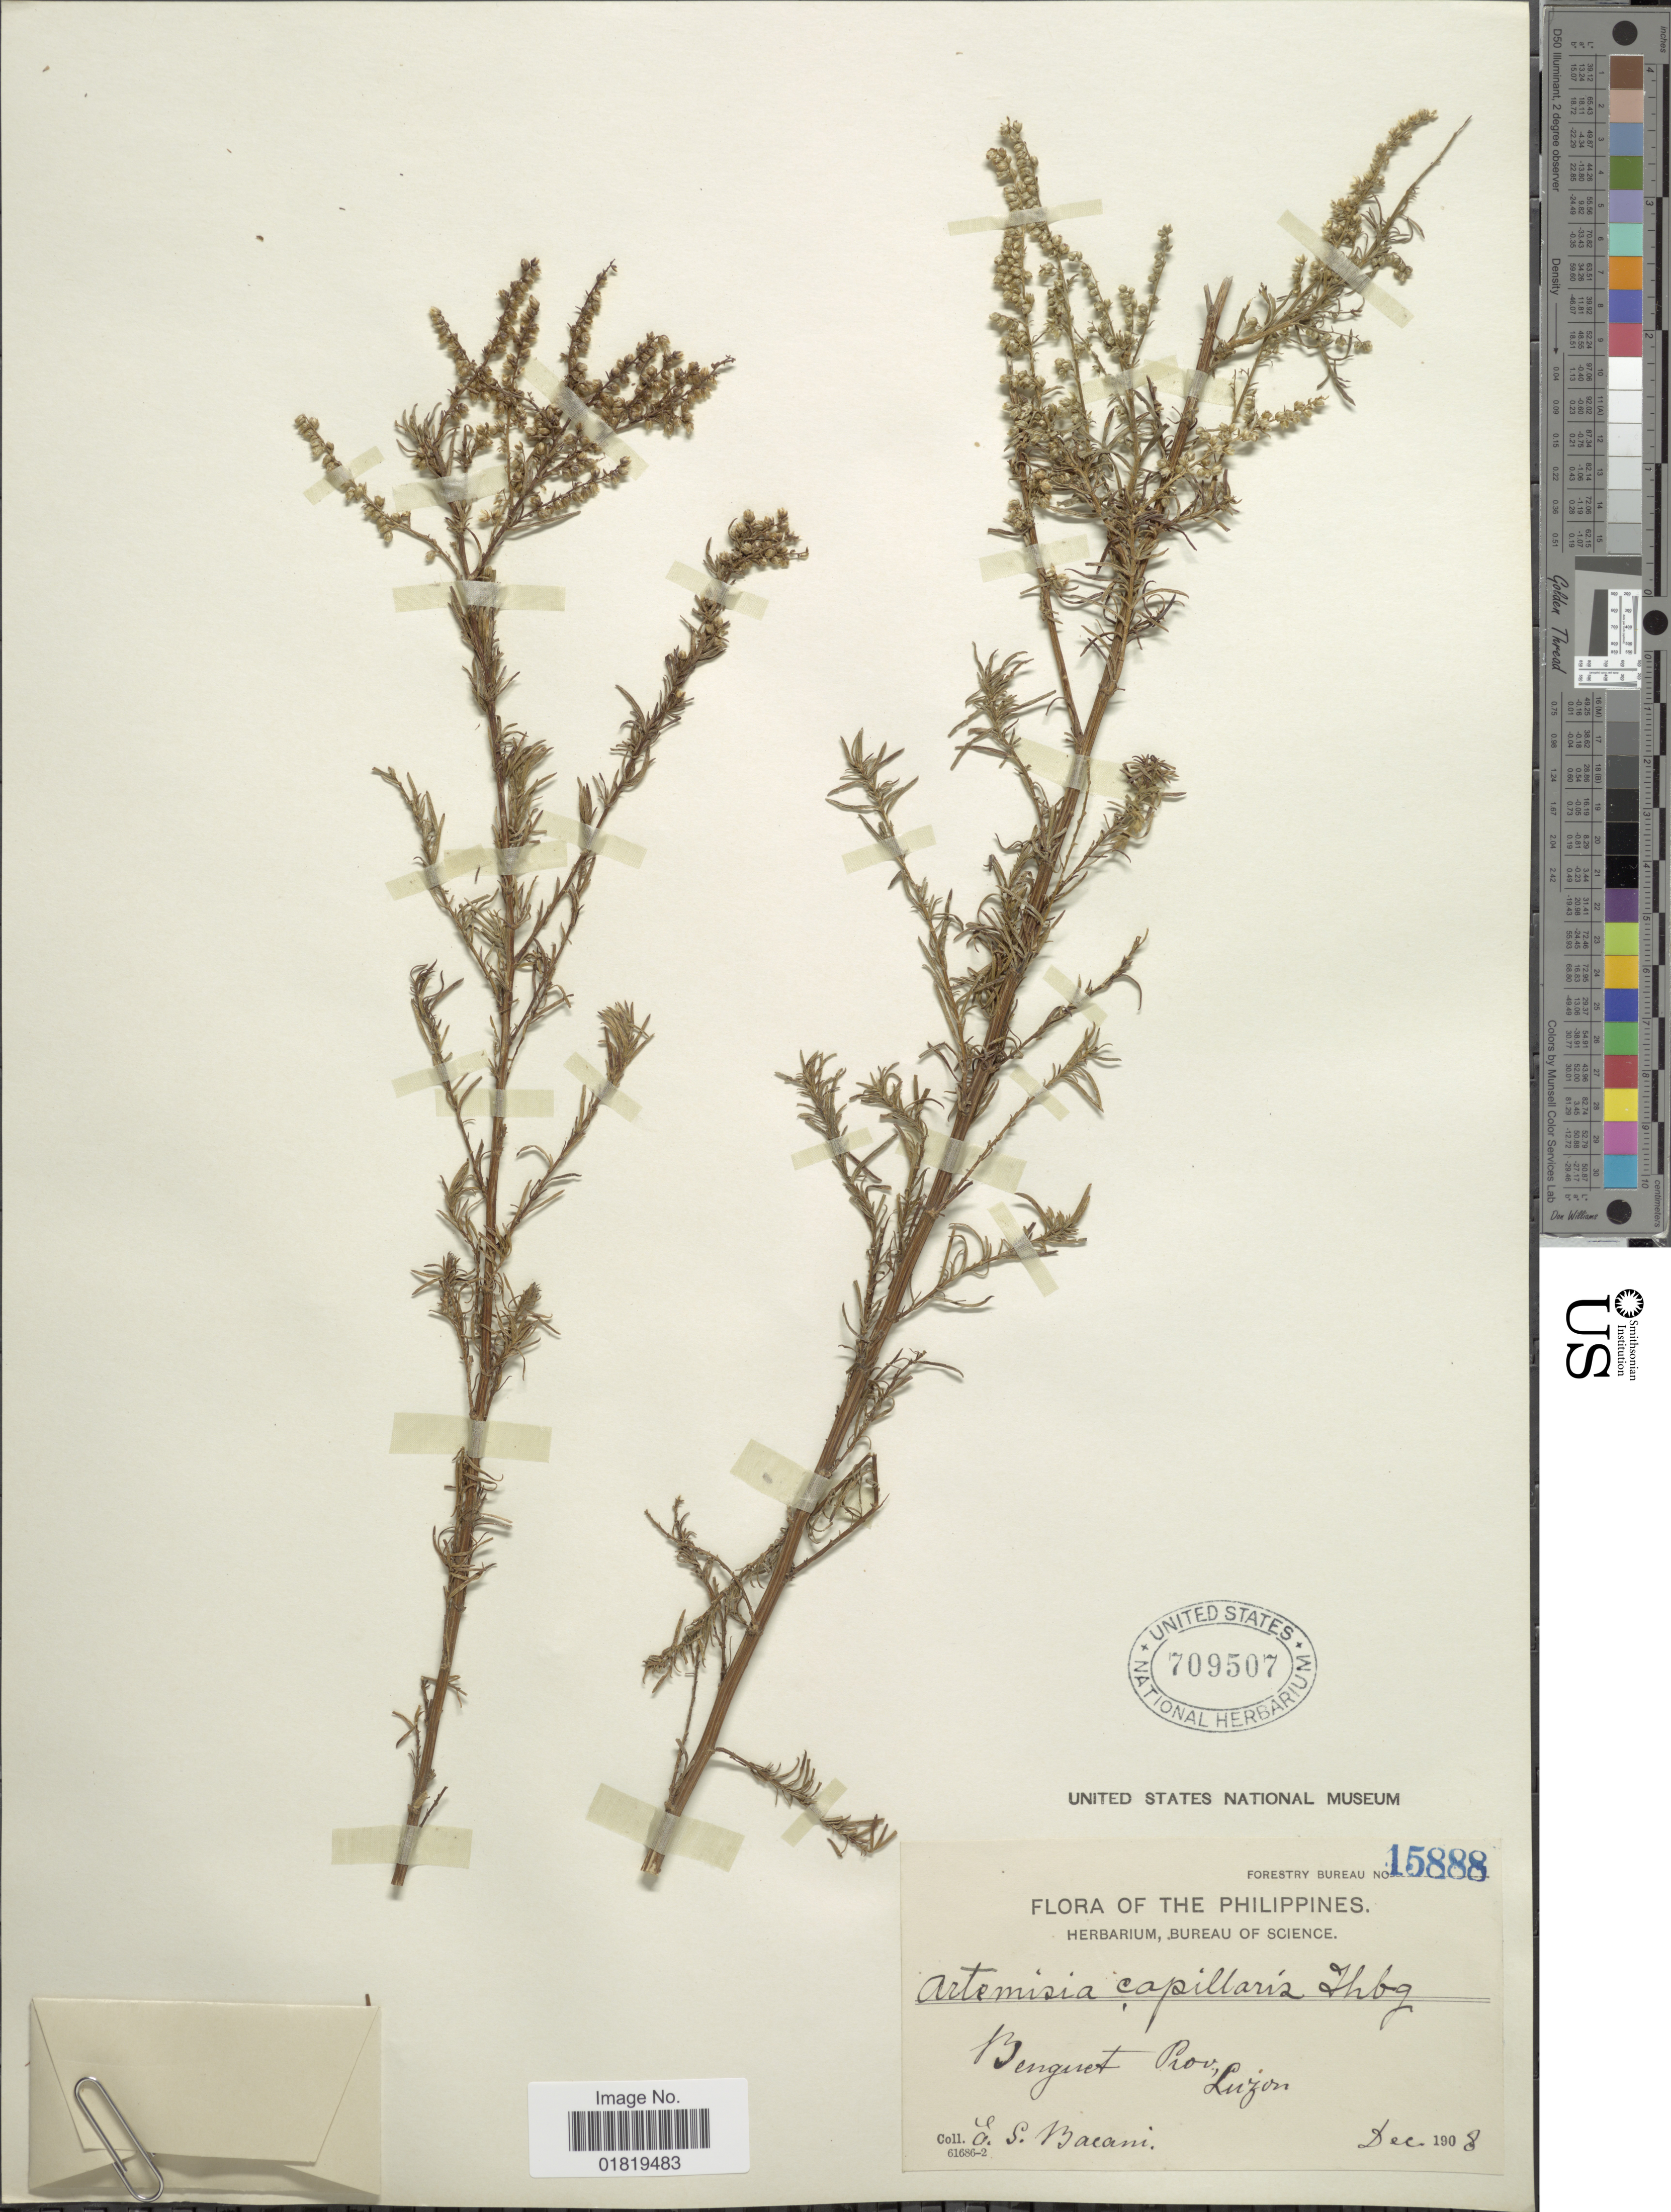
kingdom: Plantae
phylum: Tracheophyta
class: Magnoliopsida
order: Asterales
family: Asteraceae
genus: Artemisia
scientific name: Artemisia capillaris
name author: Thunb.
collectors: E. Bacani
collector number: Forestry Bureau 15888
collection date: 1908-12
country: Philippines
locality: Benguet Prov. Luzom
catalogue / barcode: US 709507